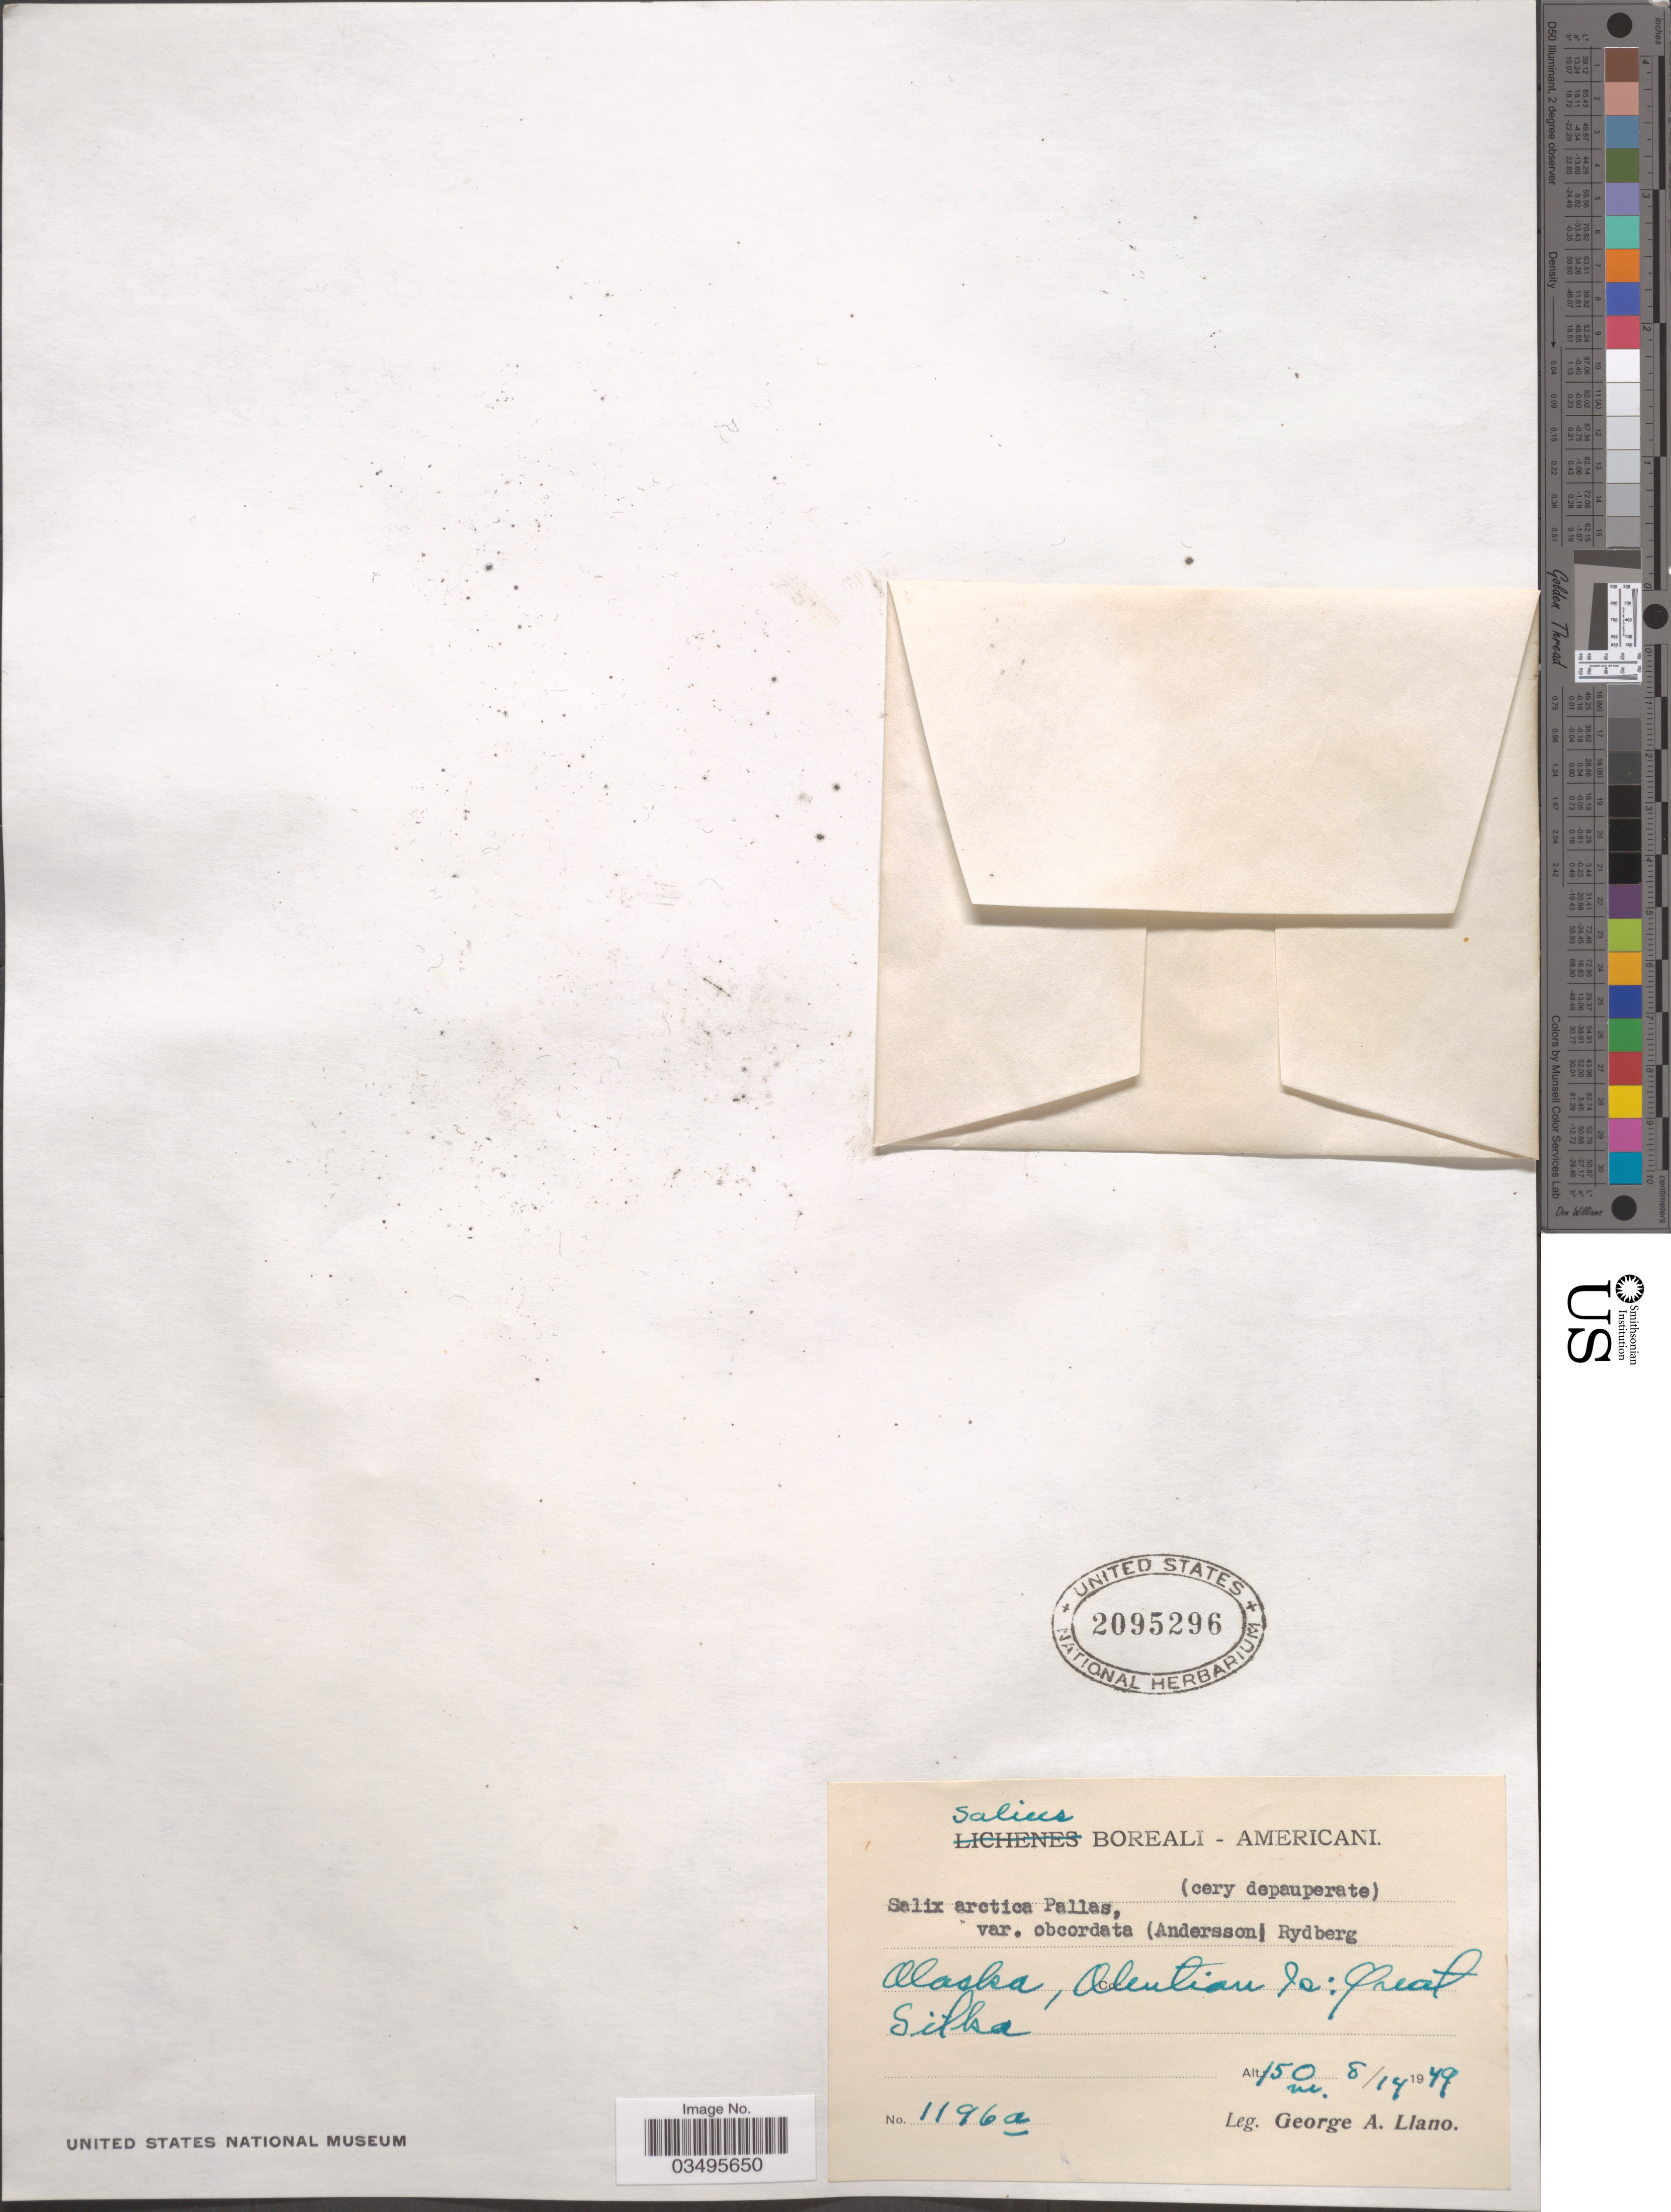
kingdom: Plantae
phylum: Tracheophyta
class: Magnoliopsida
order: Malpighiales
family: Salicaceae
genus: Salix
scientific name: Salix arctica var. obcordata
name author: (Andersson) Rydb.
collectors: G. Llano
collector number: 1196a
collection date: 1949-08-14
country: United States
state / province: Alaska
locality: Aleutian Is: Great Sitka.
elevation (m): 150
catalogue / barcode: US 2095296